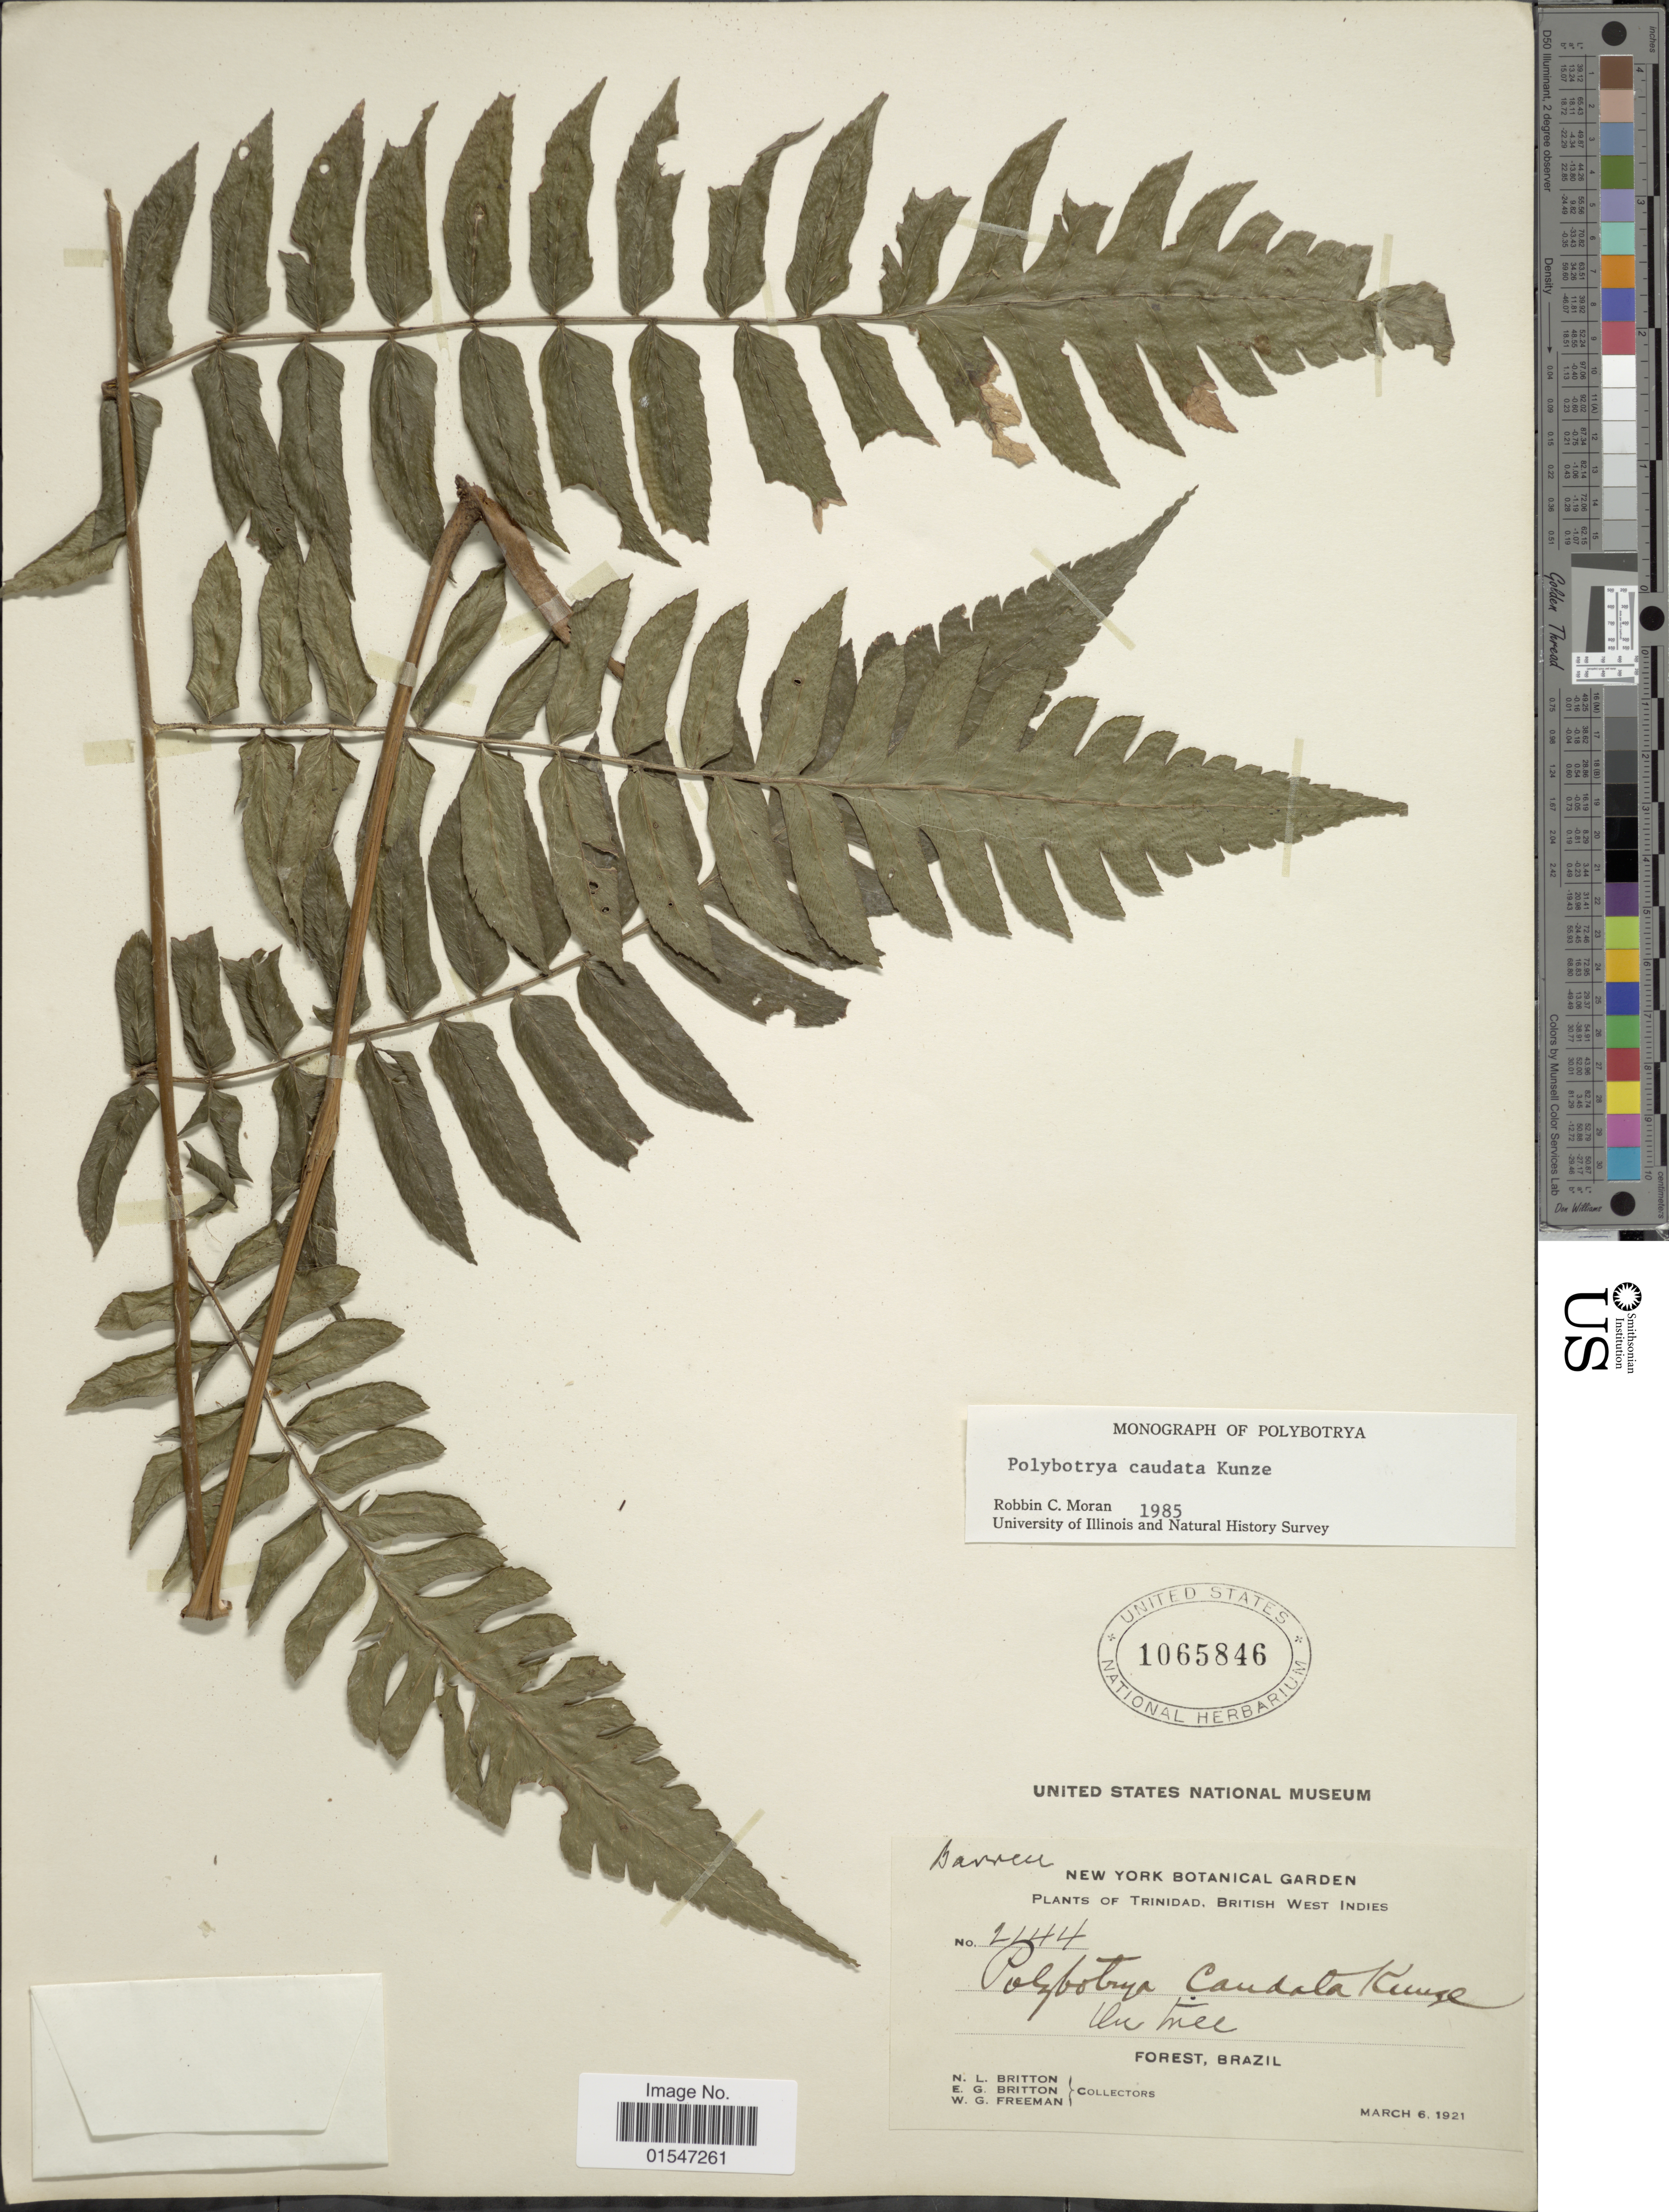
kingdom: Plantae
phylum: Tracheophyta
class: Polypodiopsida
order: Polypodiales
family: Dryopteridaceae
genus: Polybotrya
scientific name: Polybotrya caudata f. caudata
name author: Kunze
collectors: N. Britton, E. G. Britton & W. Freeman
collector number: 444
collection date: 1921-03-06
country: Trinidad and Tobago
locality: Trinidad, British West Indies, Ilu Tree, Forest, Brazil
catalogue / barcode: US 1065846